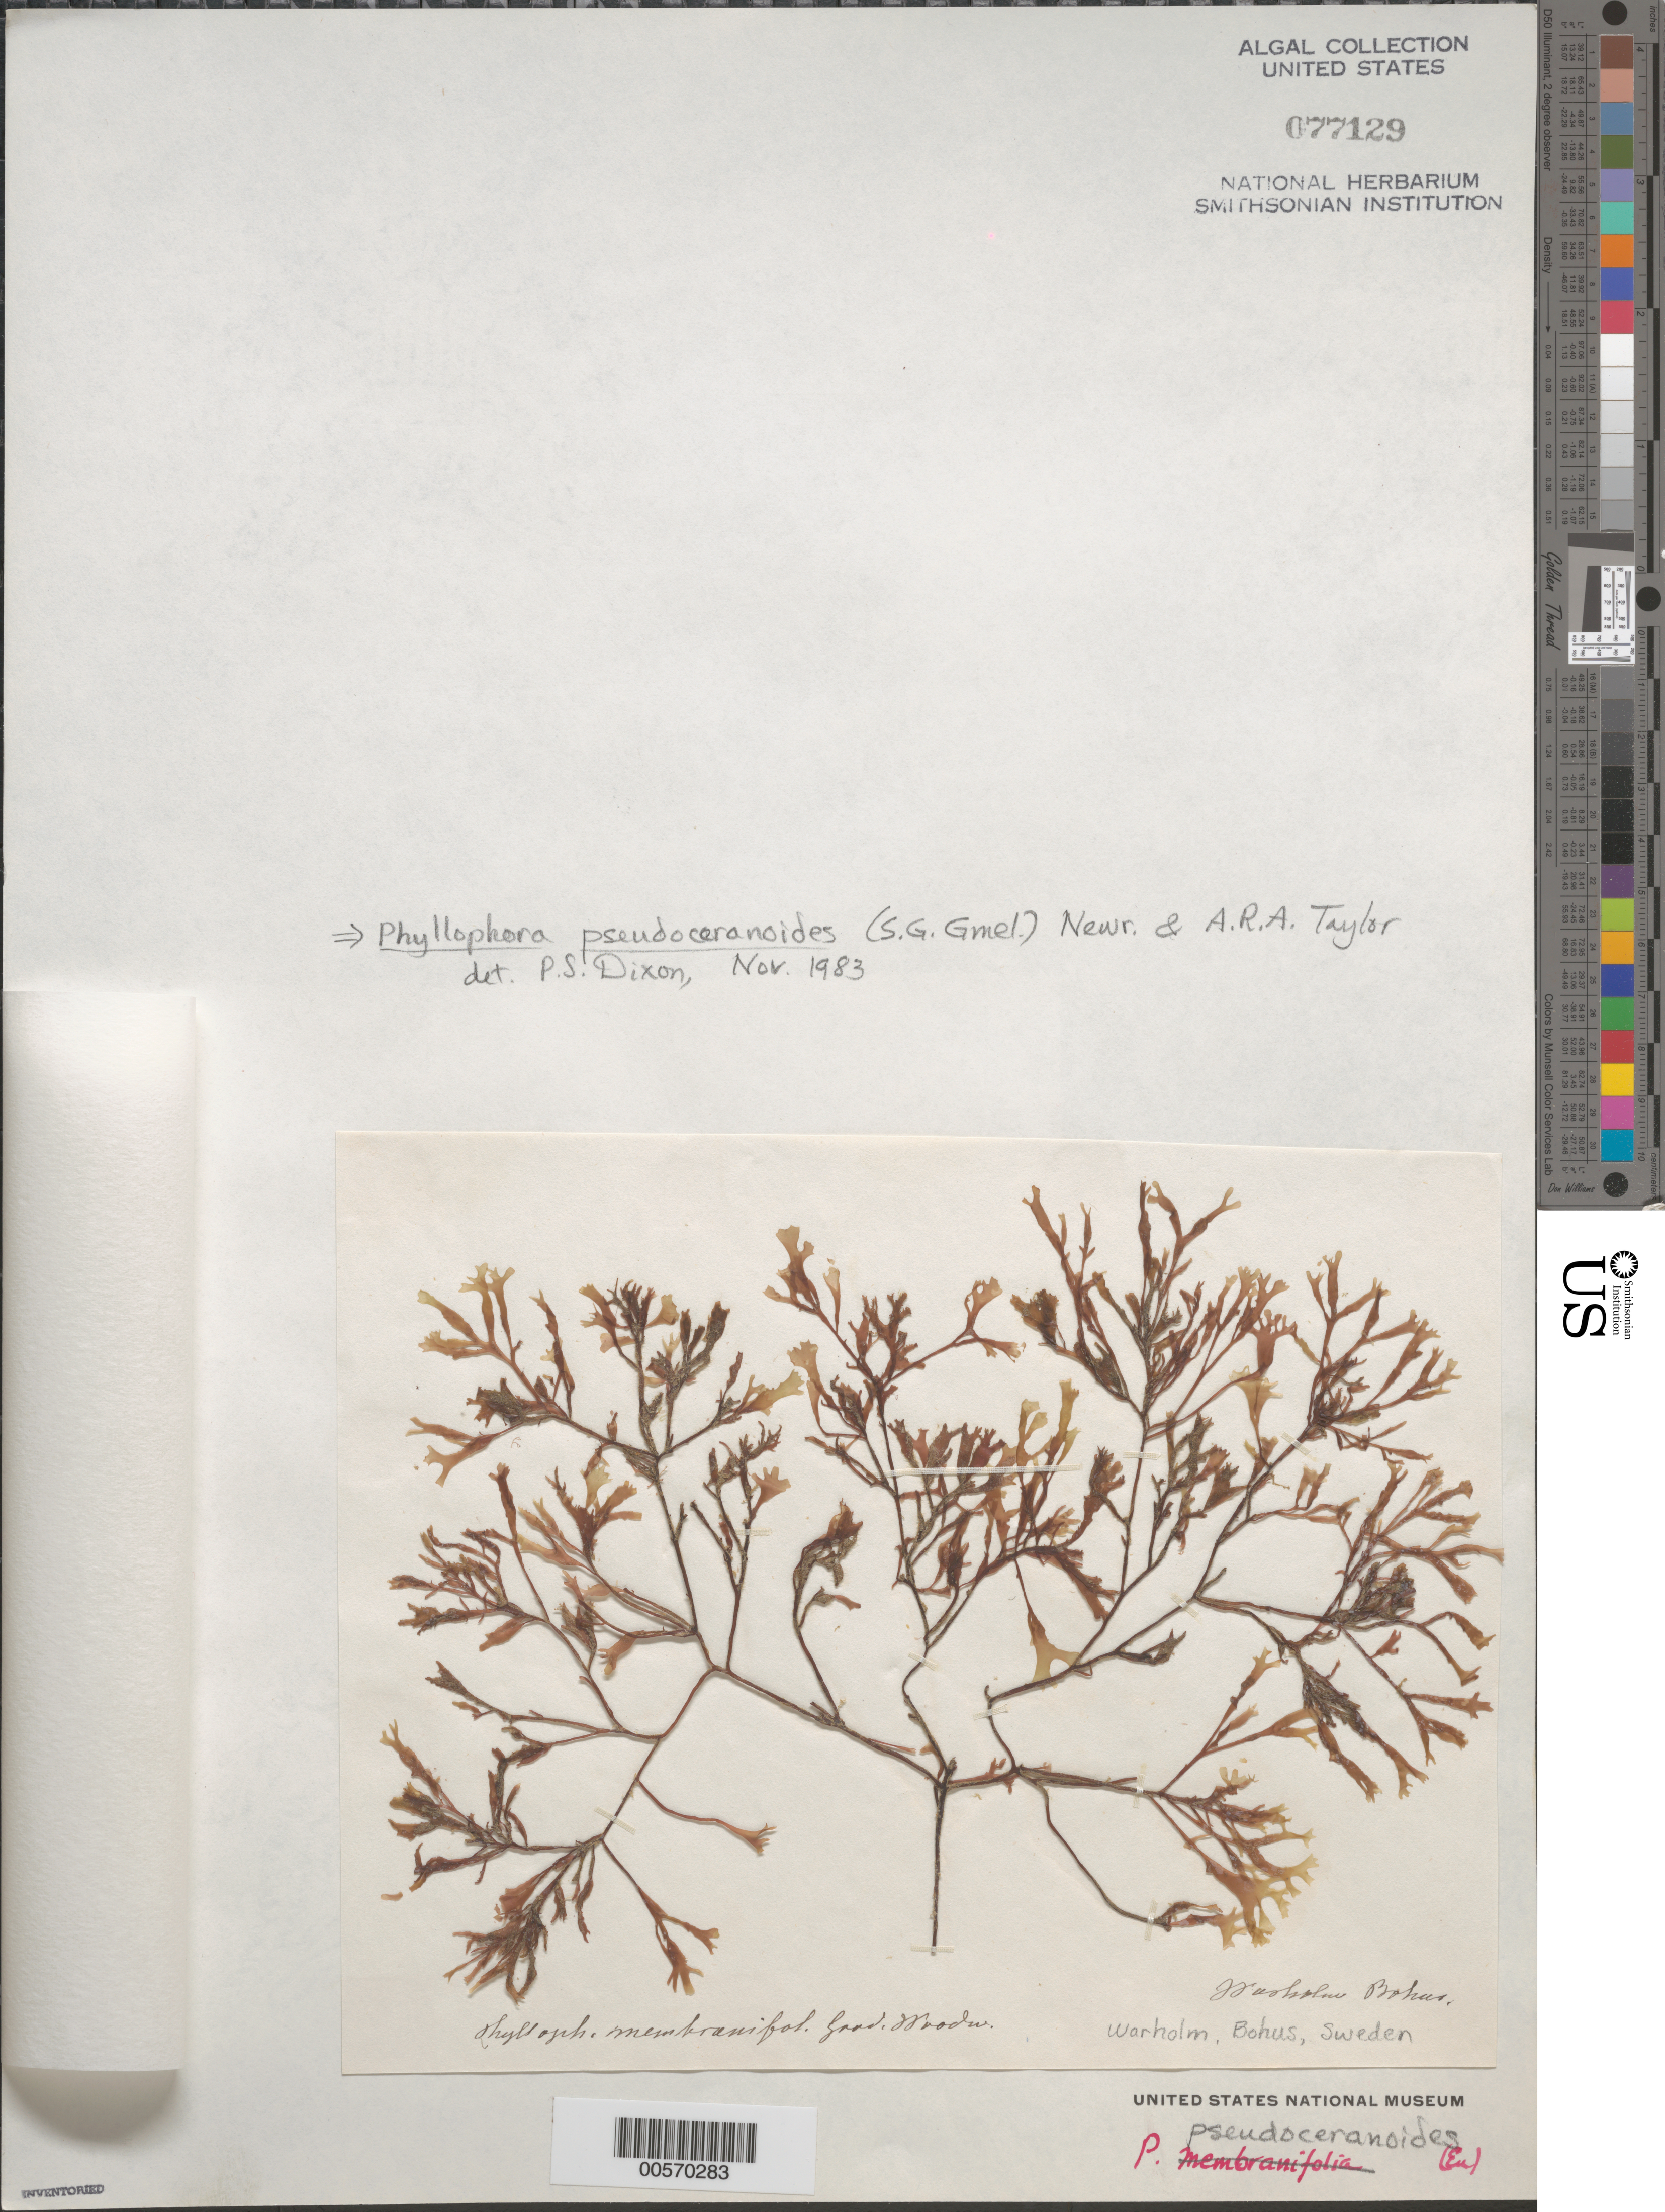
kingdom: Plantae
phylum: Rhodophyta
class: Florideophyceae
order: Gigartinales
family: Phyllophoraceae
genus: Phyllophora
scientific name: Phyllophora pseudoceranoides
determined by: Dixon, P. S.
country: Sweden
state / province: Västra Götaland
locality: Varholm (warholm), bohuslan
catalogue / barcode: US 77129